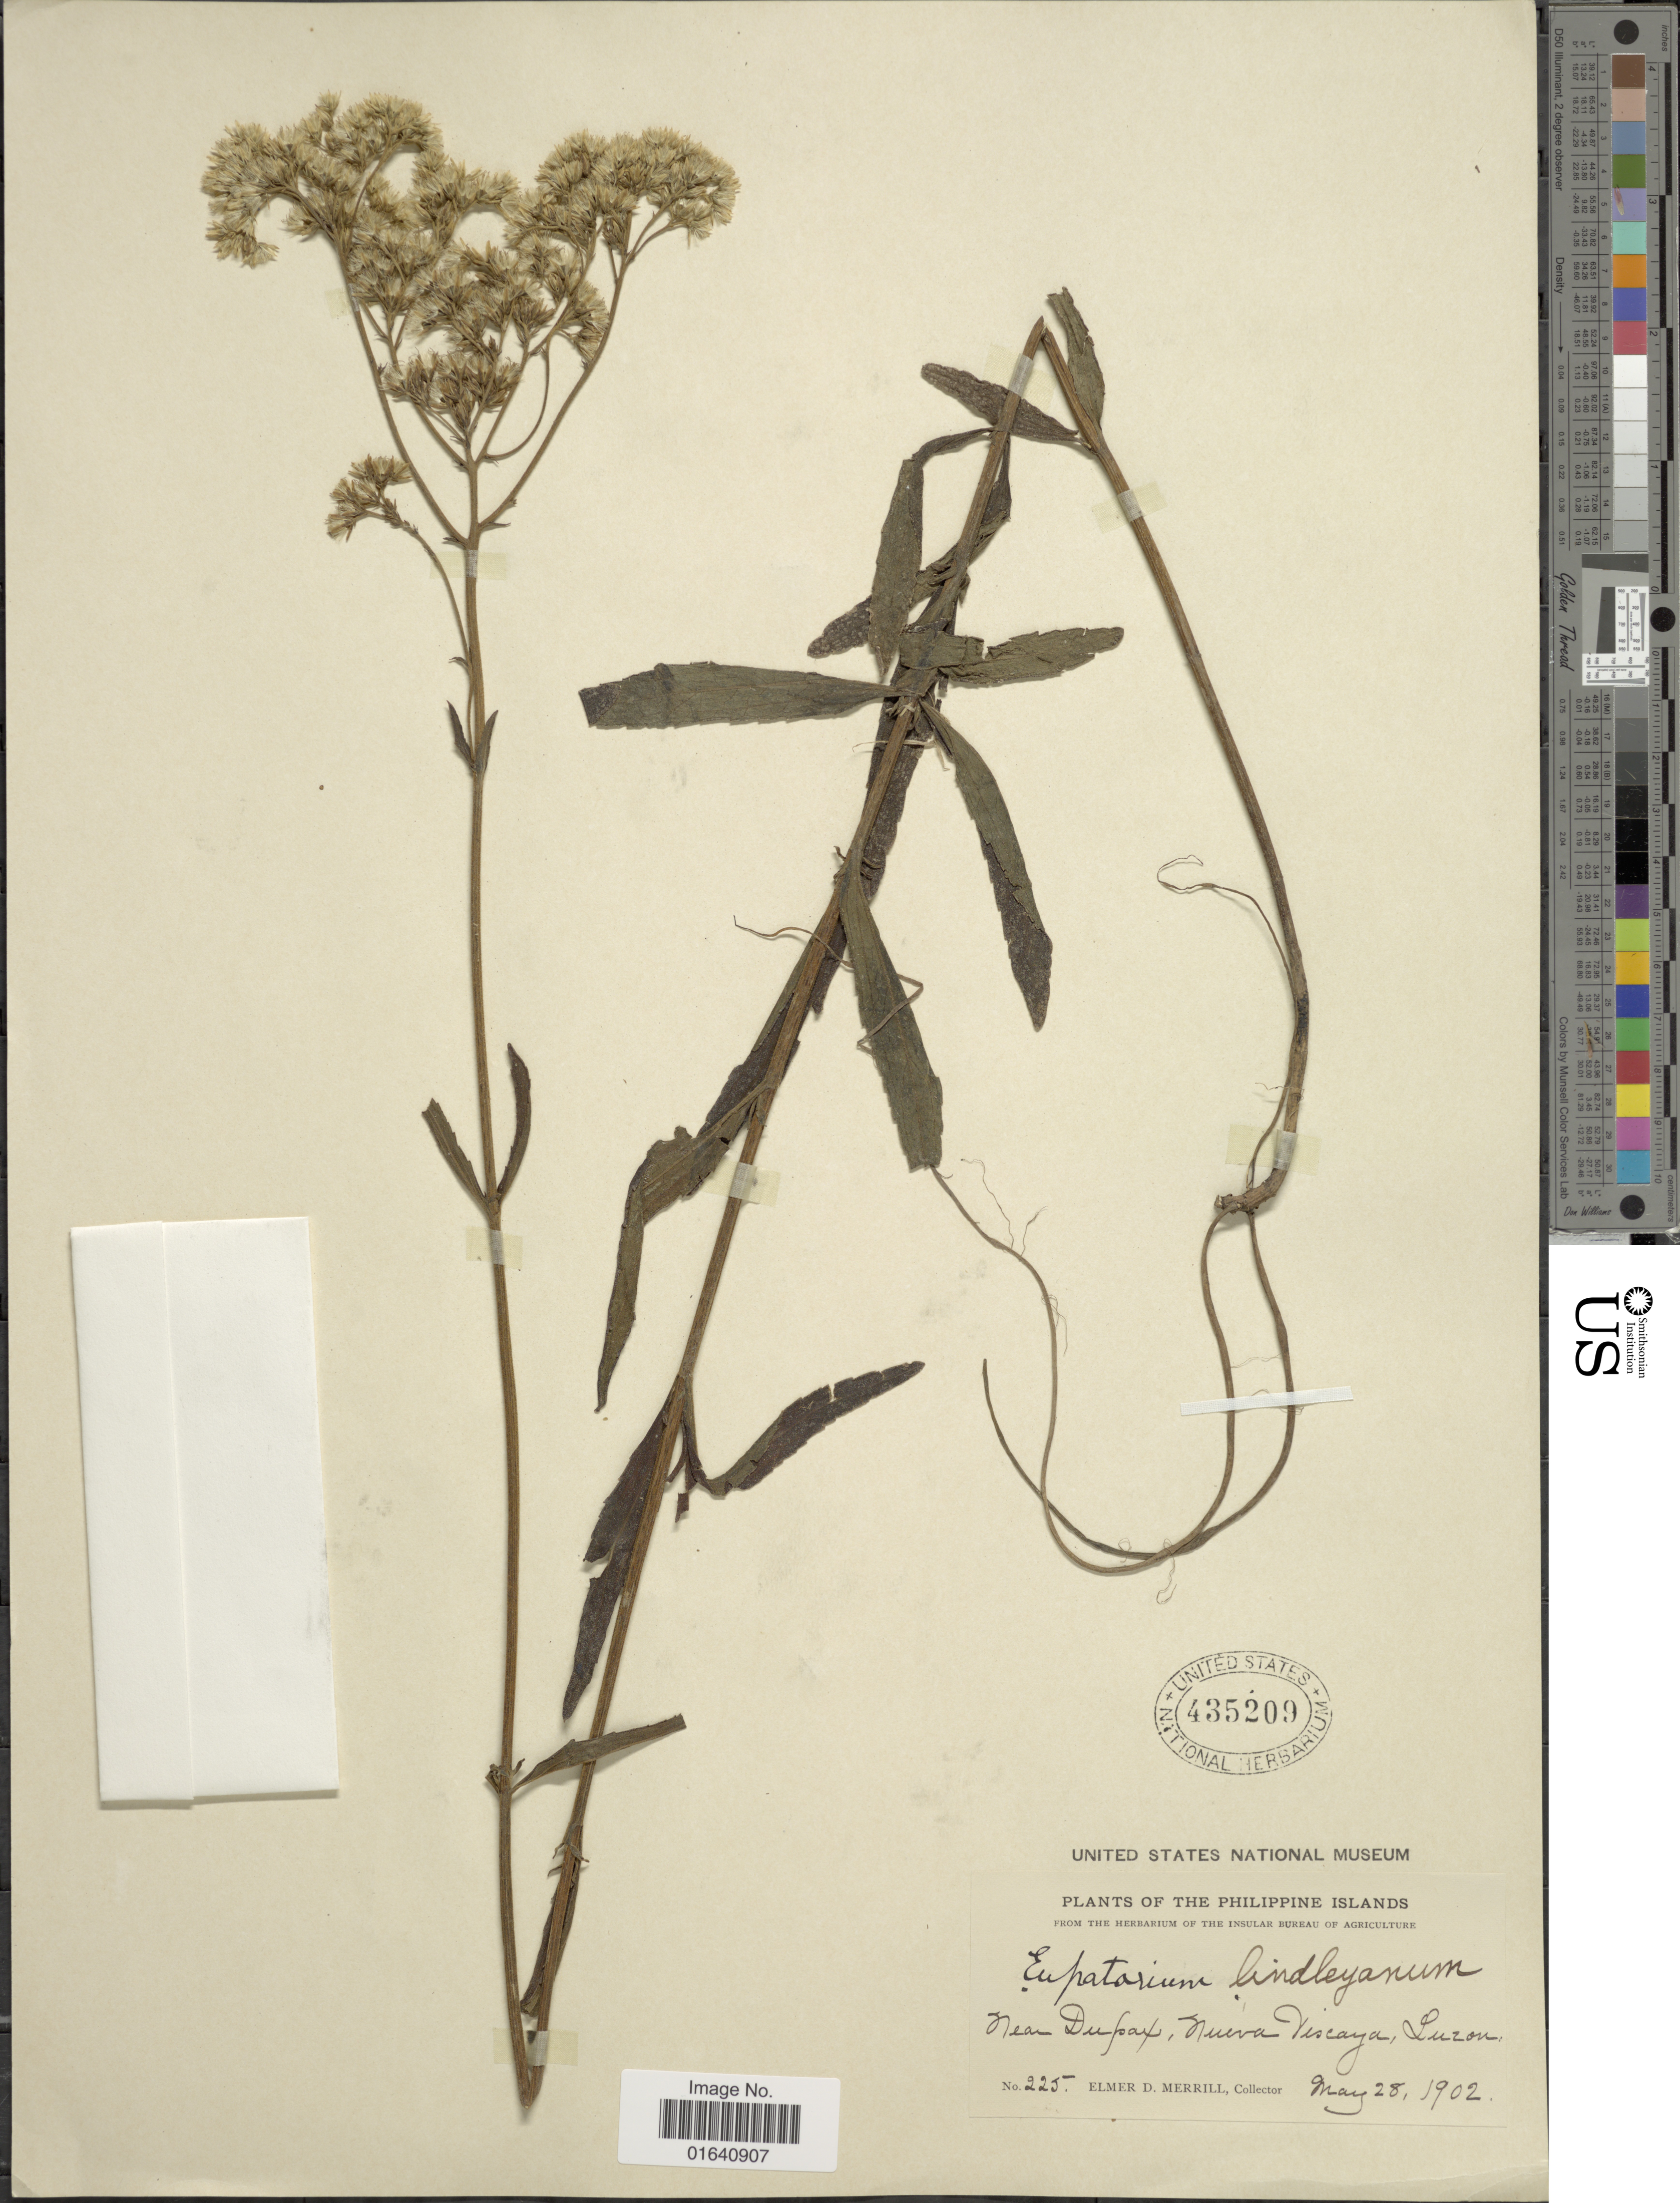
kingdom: Plantae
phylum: Tracheophyta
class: Magnoliopsida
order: Asterales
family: Asteraceae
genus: Eupatorium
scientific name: Eupatorium lindleyanum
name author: DC.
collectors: E. D. Merrill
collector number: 225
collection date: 1902-05-28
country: Philippines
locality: The Philippine Islands, Near Dupax, Nueva Viscaya, Luzon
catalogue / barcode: US 435209